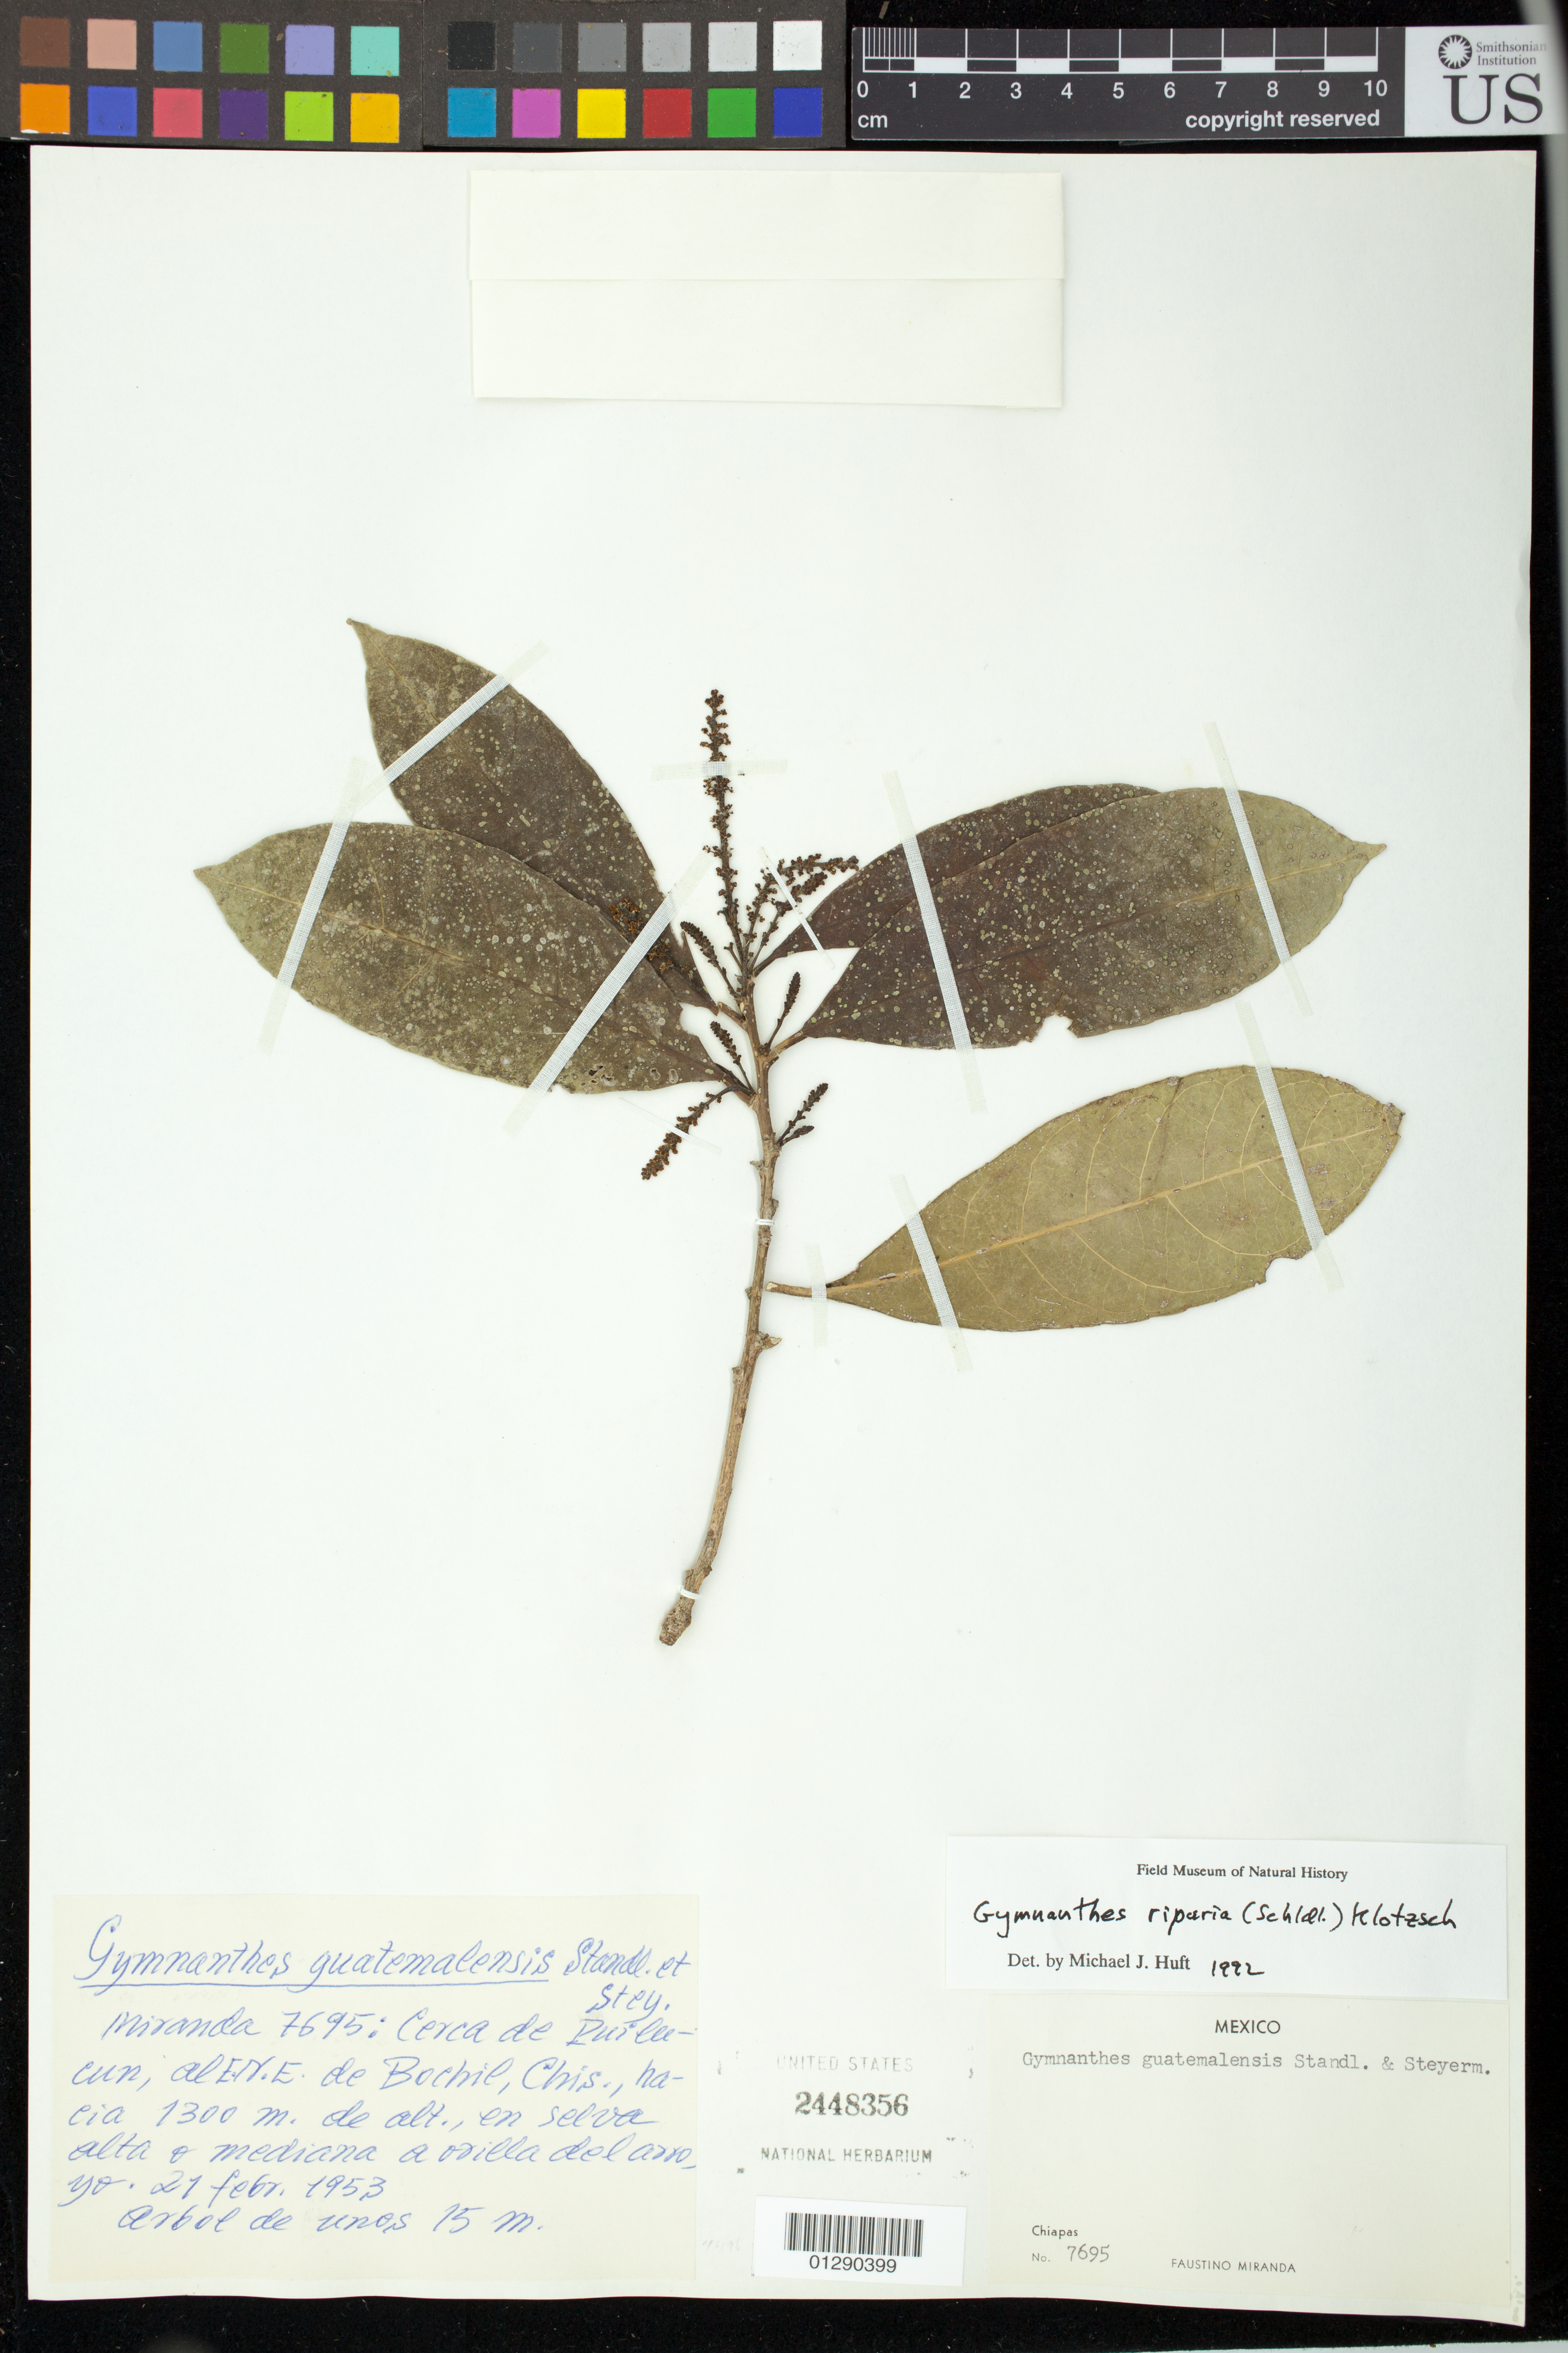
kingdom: Plantae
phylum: Tracheophyta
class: Magnoliopsida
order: Malpighiales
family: Euphorbiaceae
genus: Gymnanthes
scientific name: Gymnanthes lucida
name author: Sw.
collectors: F. Miranda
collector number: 7695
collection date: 1953-02-21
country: Mexico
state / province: Chiapas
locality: Cerca de Puilucun, al E.N.E. de Bochil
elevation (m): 1300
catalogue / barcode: US 2448356